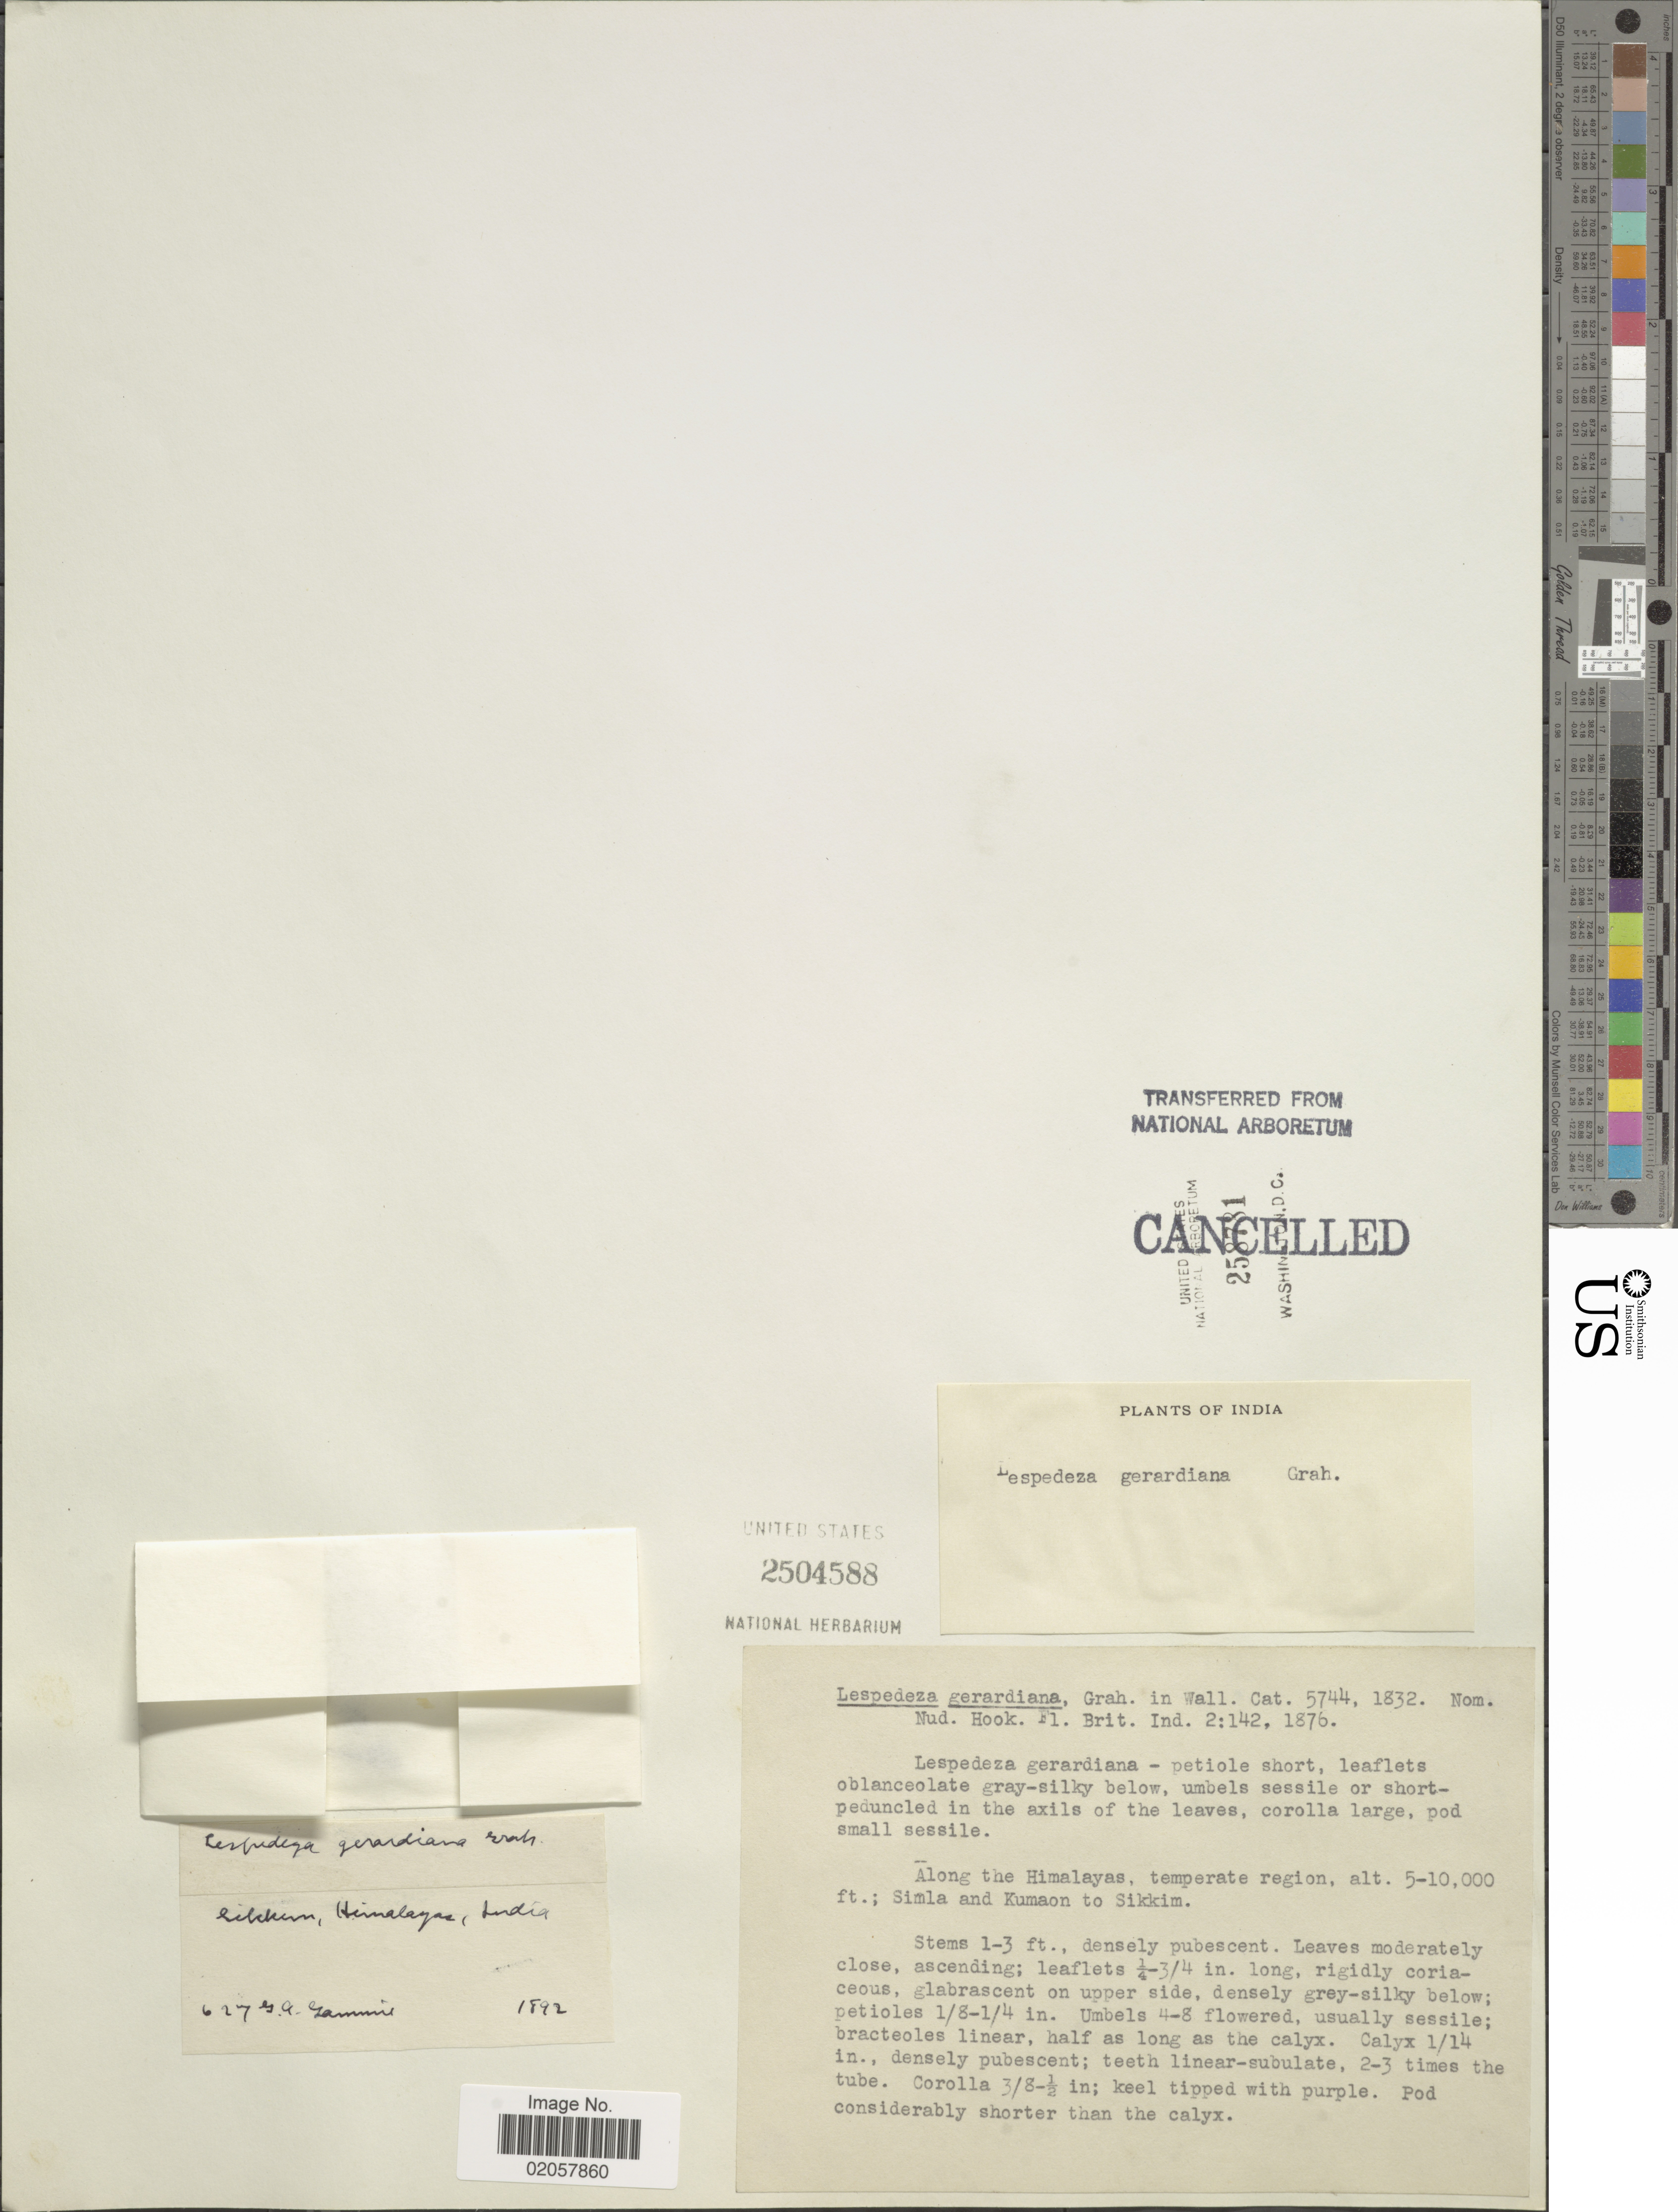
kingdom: Plantae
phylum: Tracheophyta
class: Magnoliopsida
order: Fabales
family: Fabaceae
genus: Lespedeza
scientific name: Lespedeza gerardiana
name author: Wall. ex Maxim.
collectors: G. Gammie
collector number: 627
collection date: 1892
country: India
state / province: Sikkim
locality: Himalayas, along the Himalayas, temperate region, Simla and Kumaon to Sikkim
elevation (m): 1524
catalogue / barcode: US 2504588